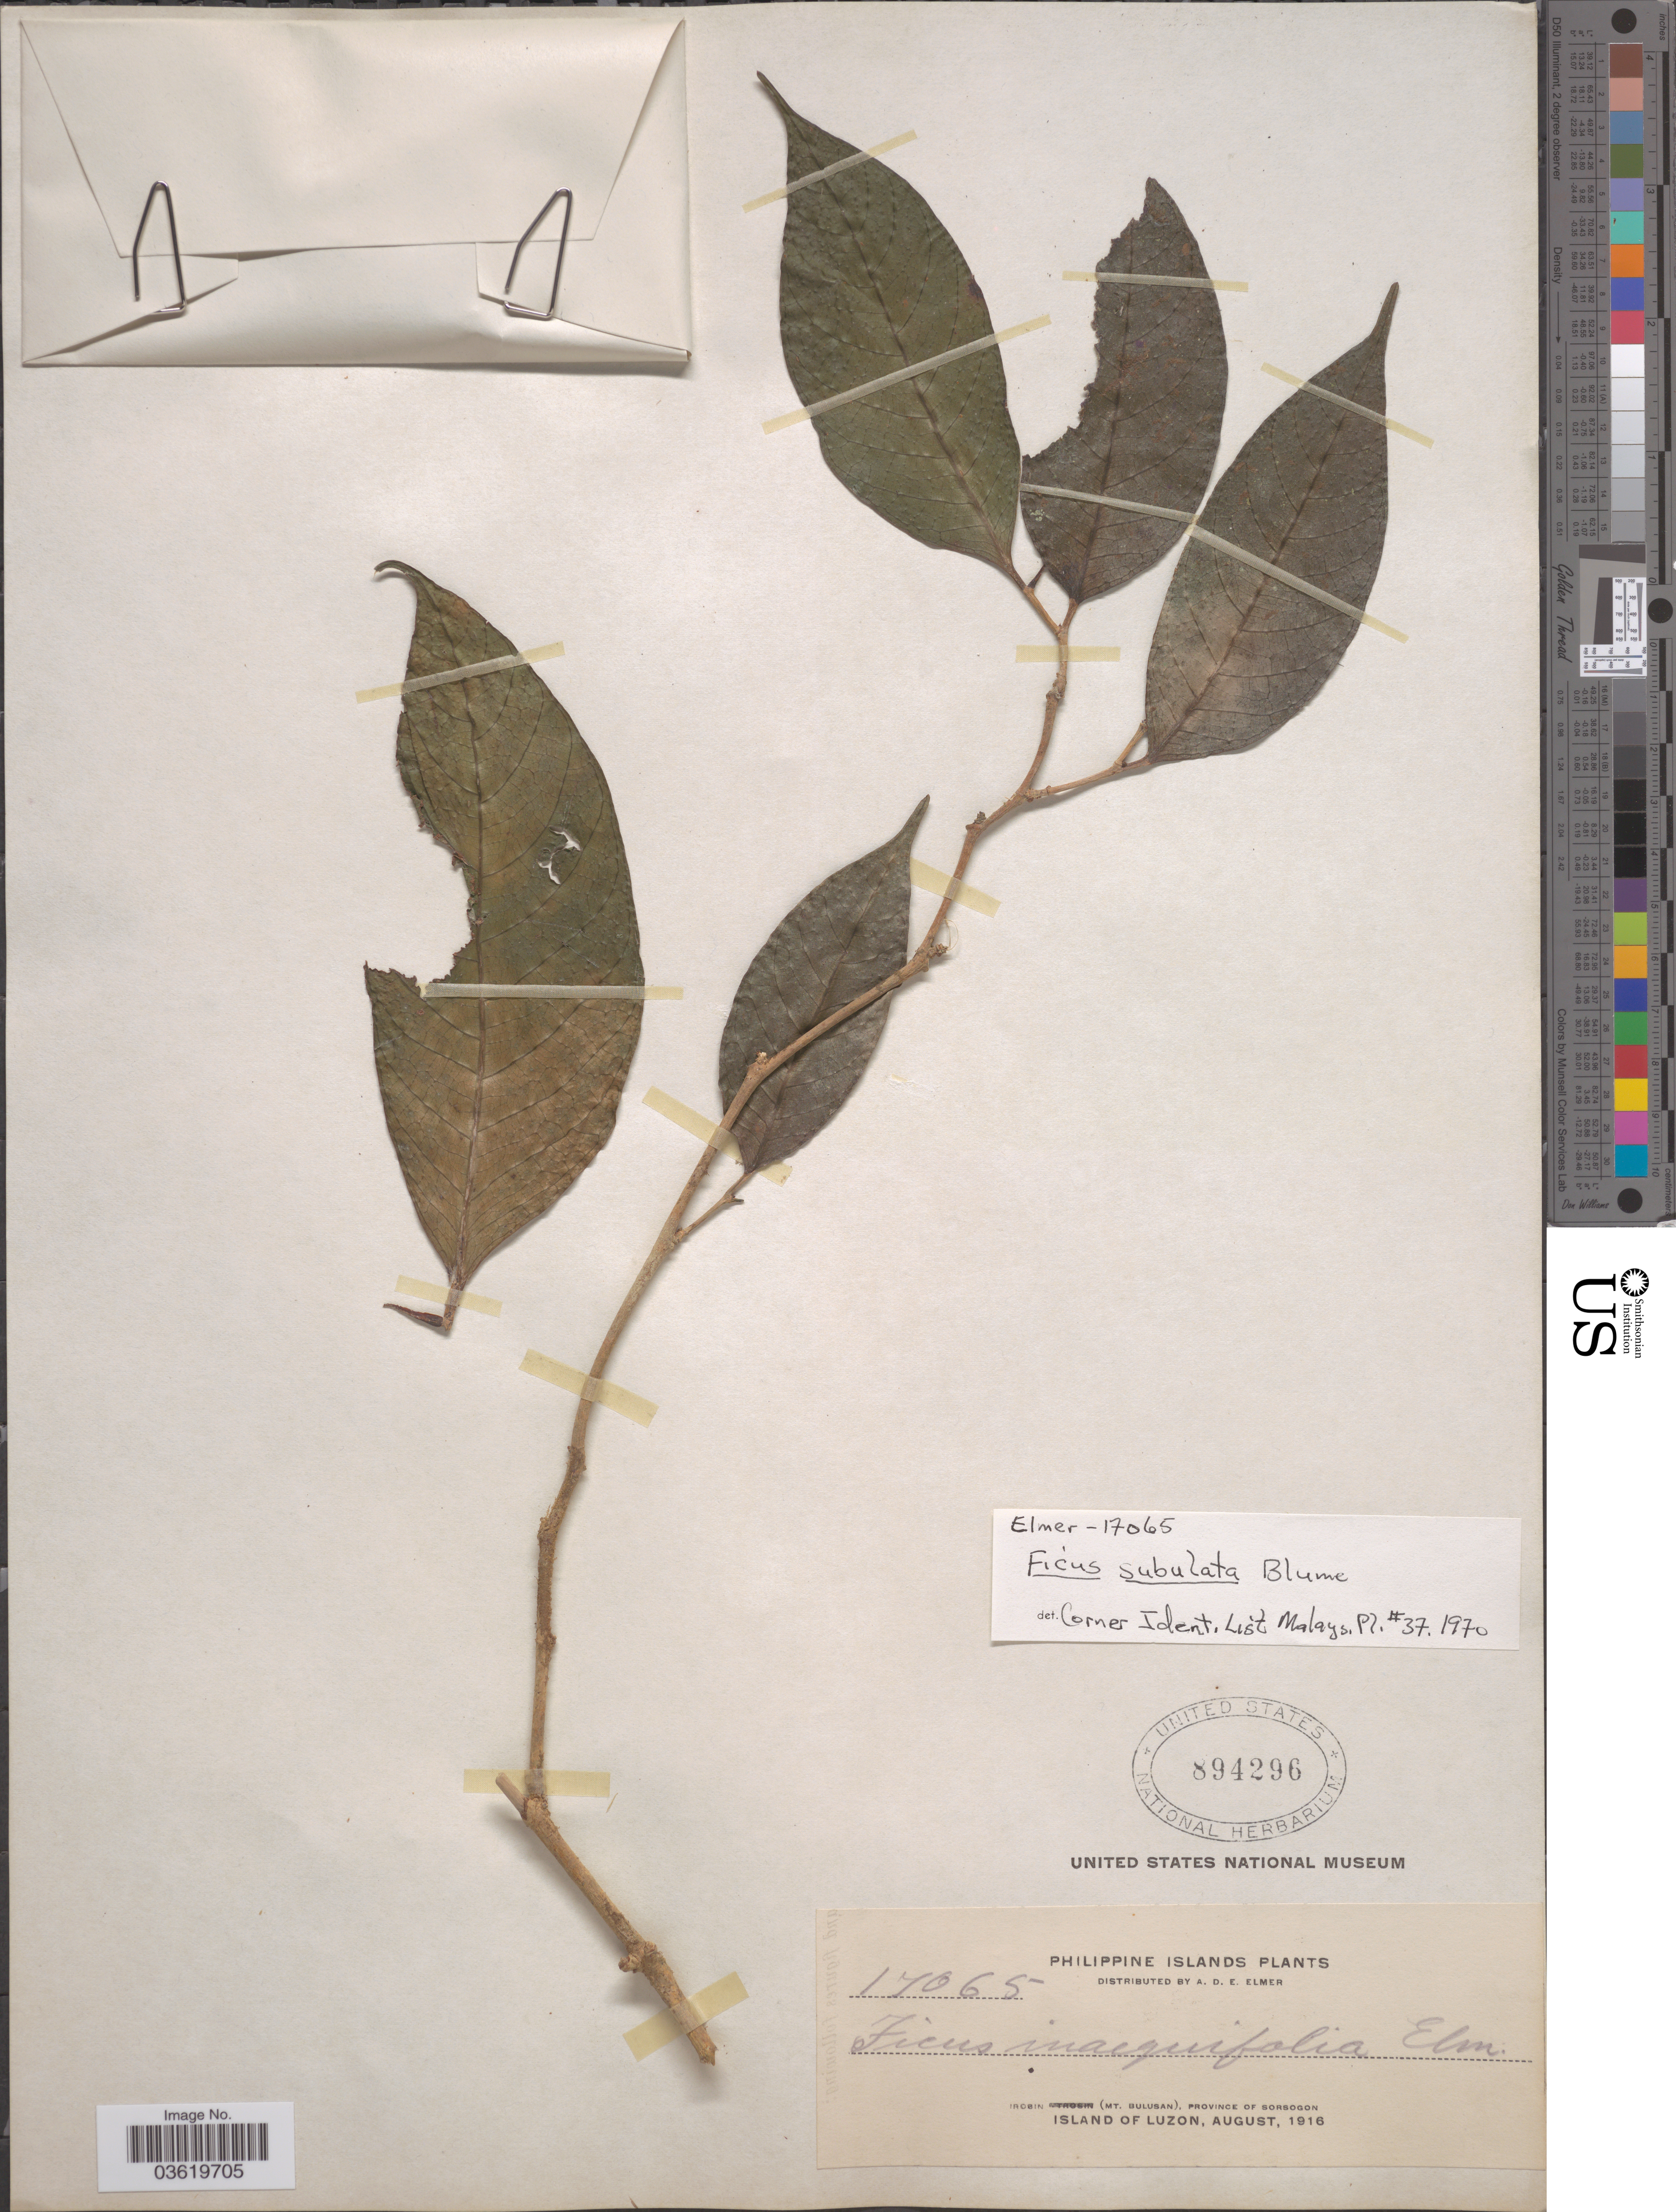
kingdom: Plantae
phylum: Tracheophyta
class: Magnoliopsida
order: Rosales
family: Moraceae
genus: Ficus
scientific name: Ficus subulata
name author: Blume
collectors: A. D. E. Elmer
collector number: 17065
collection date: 1916-08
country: Philippines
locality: Philippine Islands. Irosin (Mt. Bulusan), Province of Sorsogon. Island of Luzon.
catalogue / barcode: US 894296